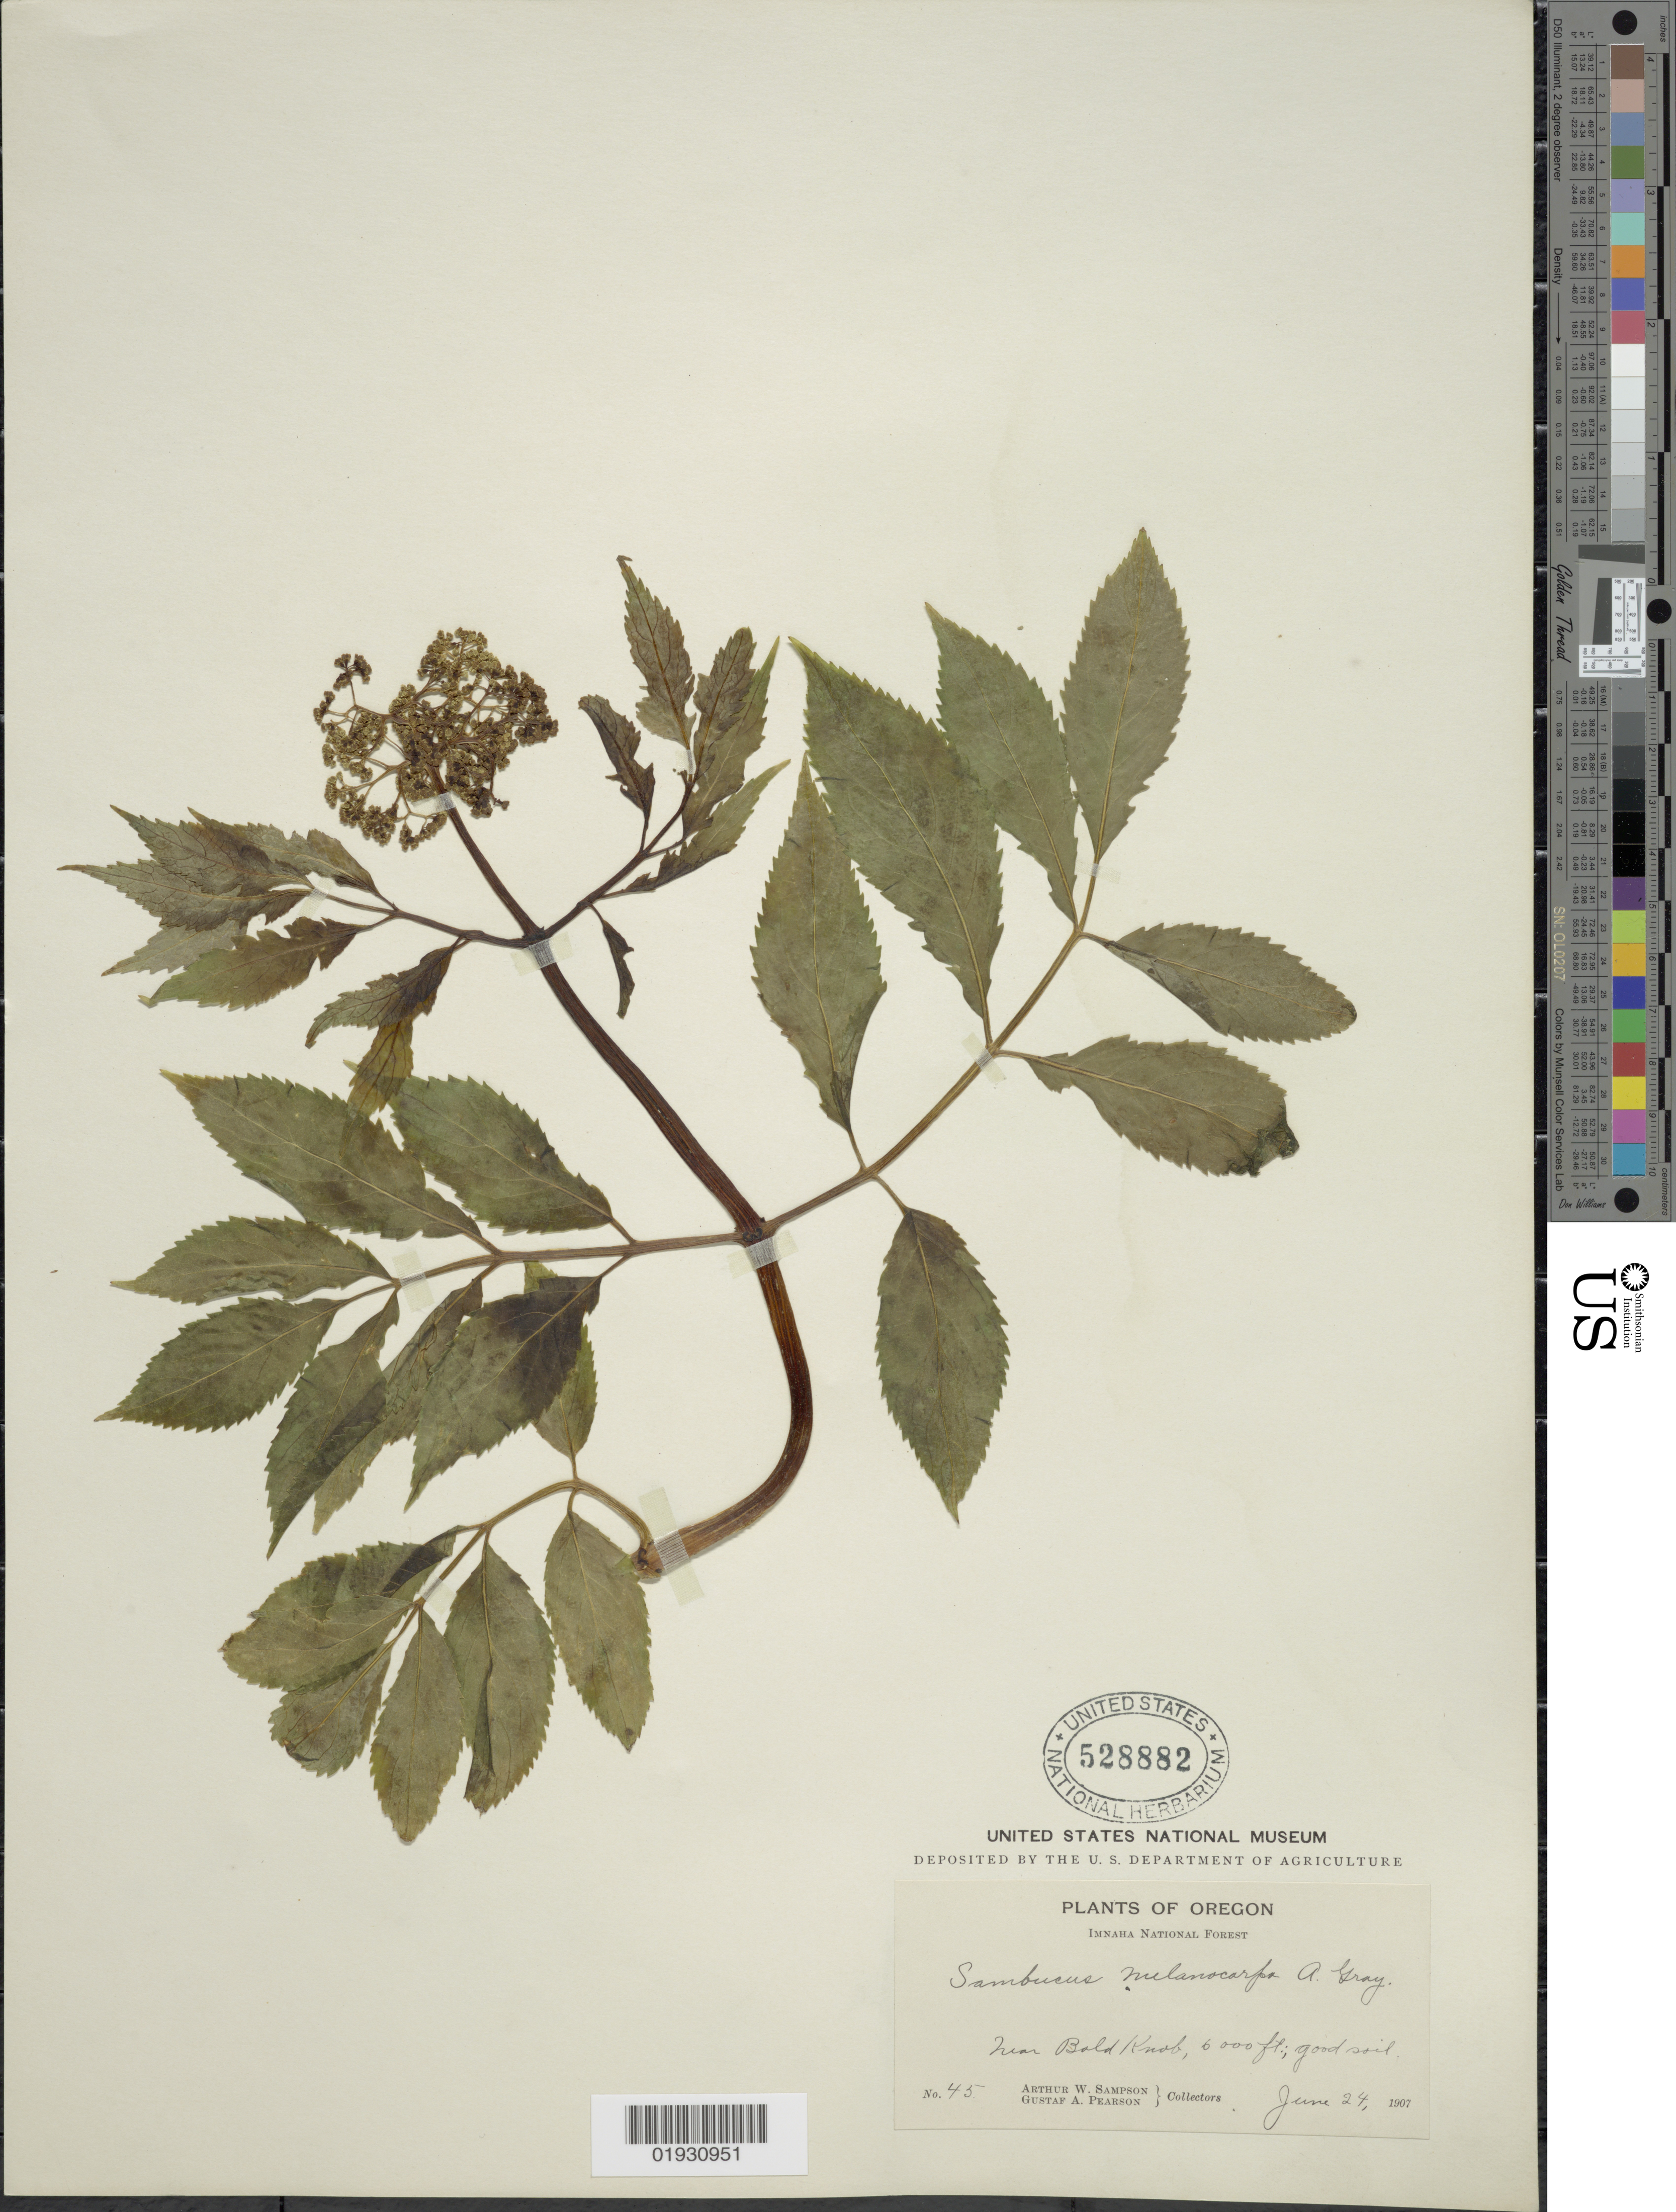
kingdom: Plantae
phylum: Tracheophyta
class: Magnoliopsida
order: Dipsacales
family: Viburnaceae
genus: Sambucus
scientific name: Sambucus melanocarpa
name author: A. Gray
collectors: A. Sampson & G. Pearson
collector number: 45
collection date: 1907-06-24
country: United States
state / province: Oregon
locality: Imnaha National Forest. Near Bold Knob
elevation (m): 1829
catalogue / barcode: US 528882